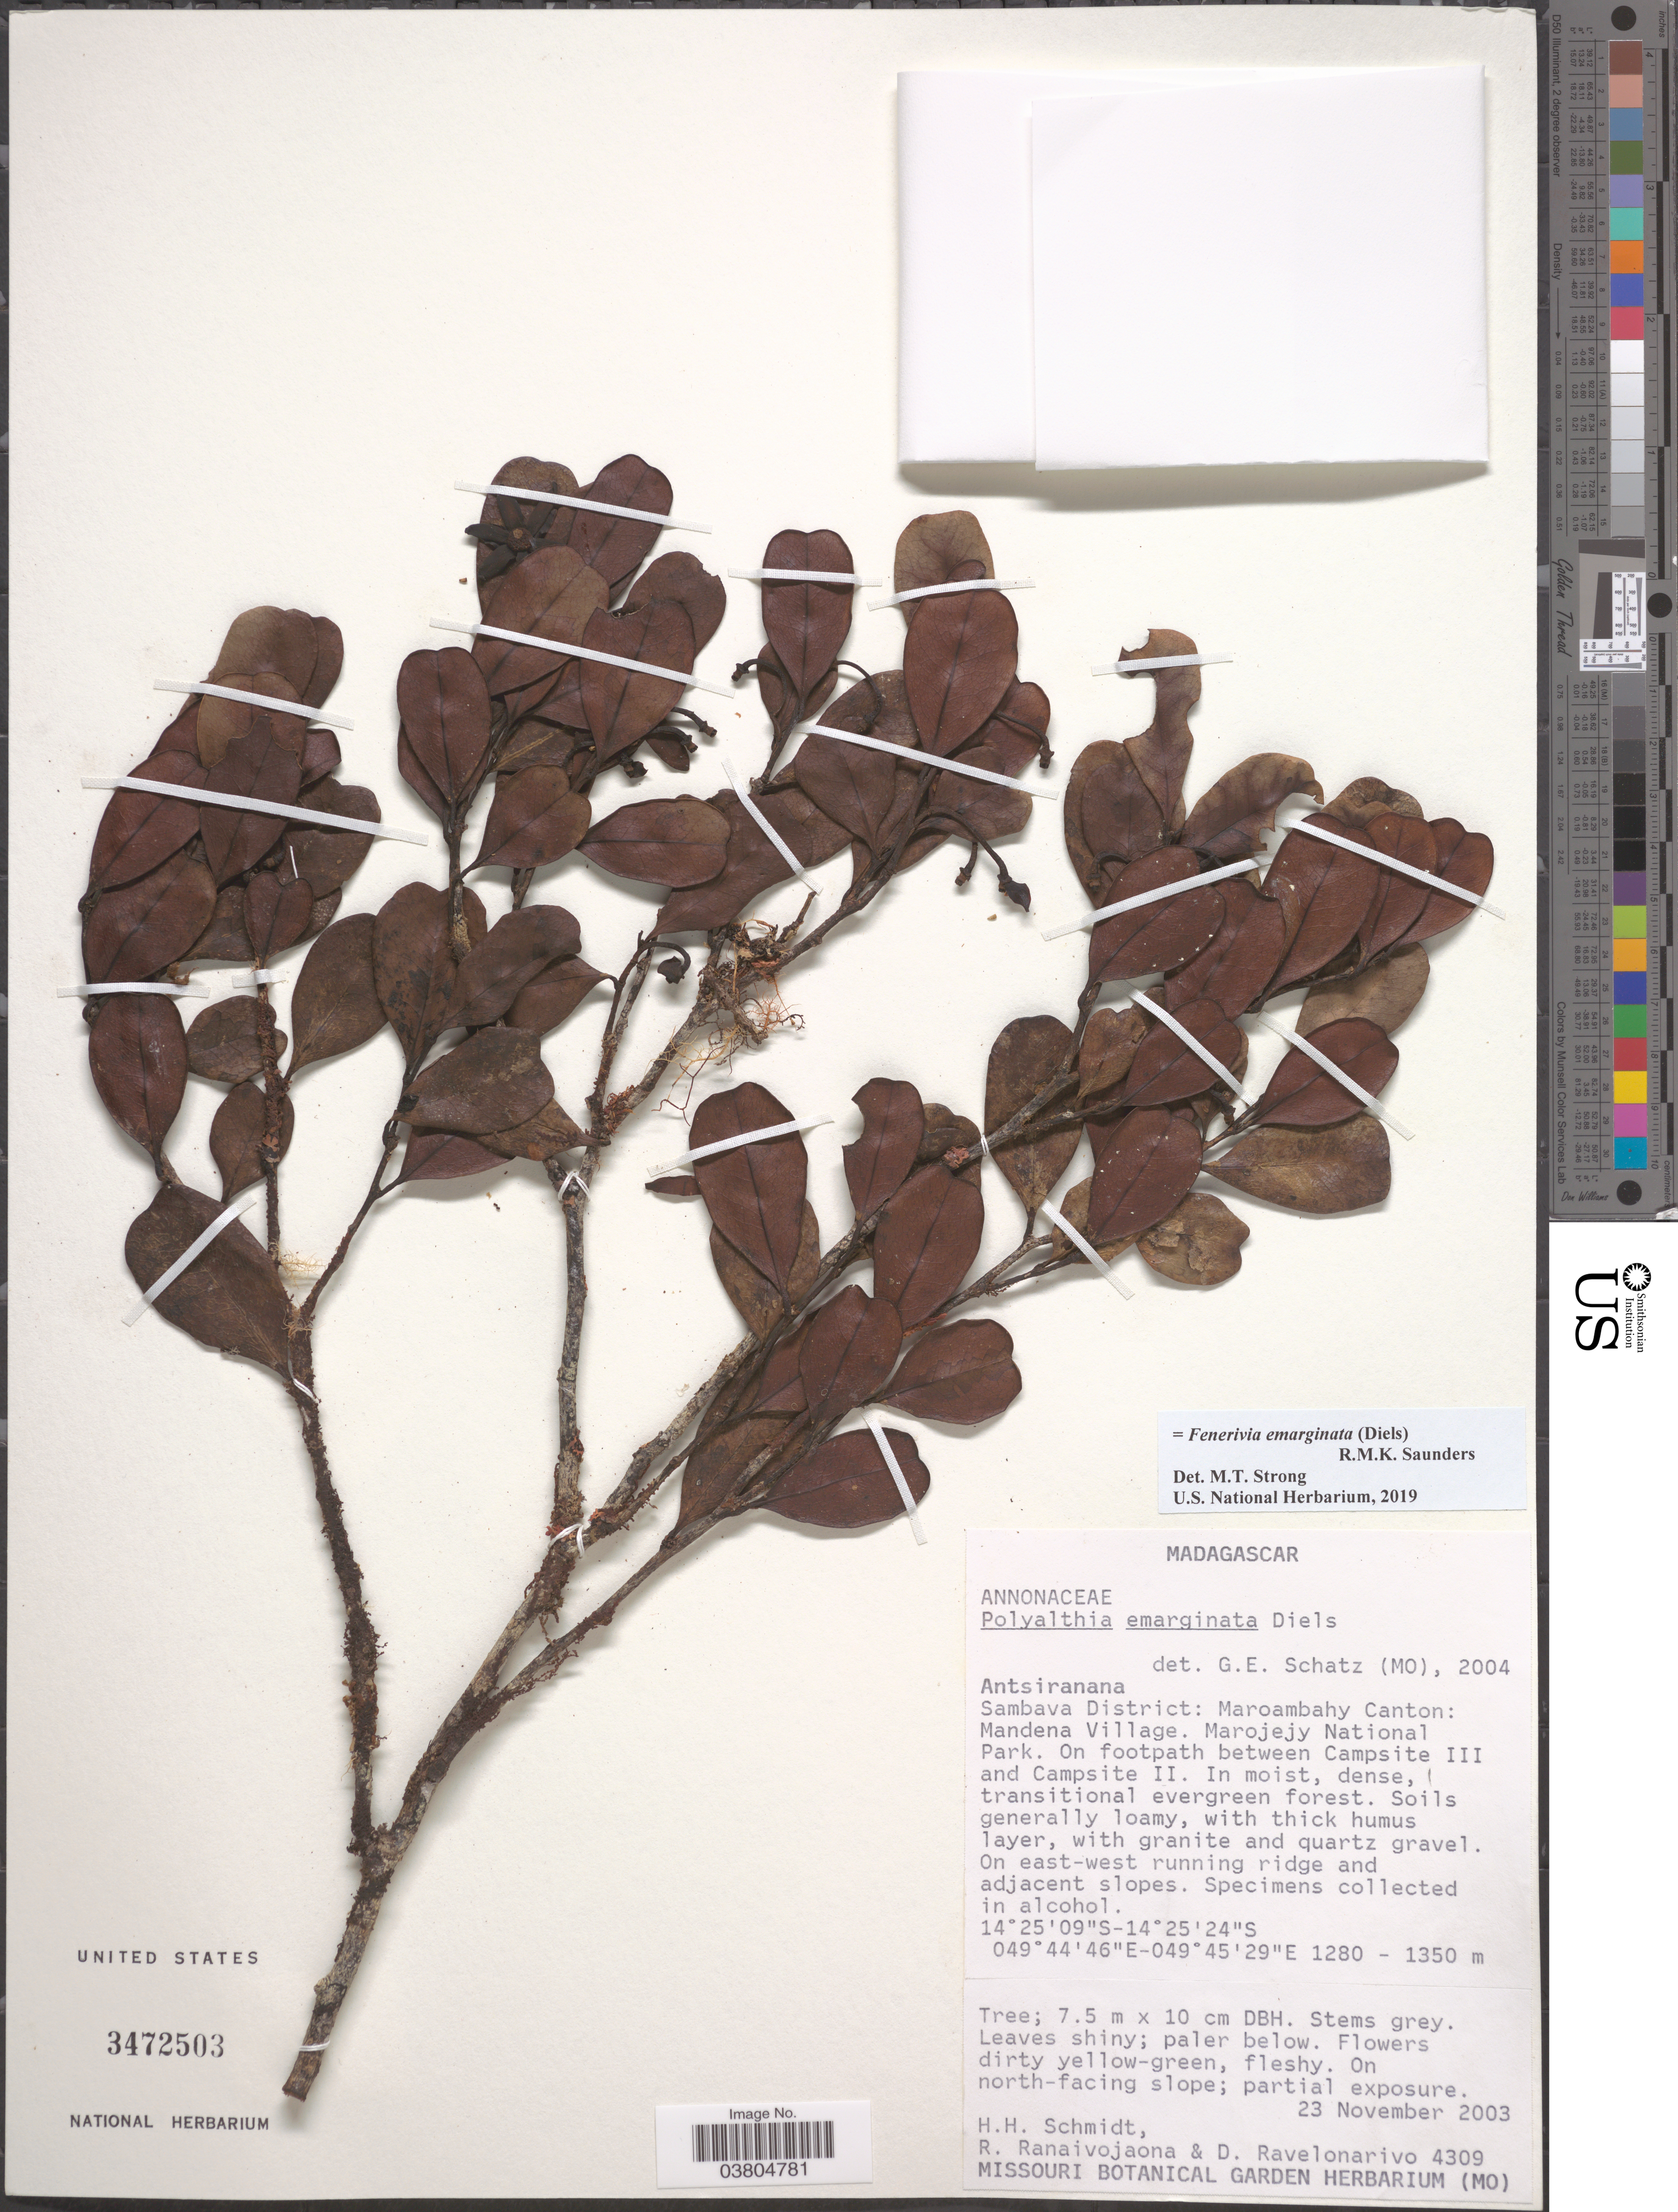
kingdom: Plantae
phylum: Tracheophyta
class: Magnoliopsida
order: Magnoliales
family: Annonaceae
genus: Fenerivia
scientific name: Fenerivia emarginata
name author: (Diels) R.M.K. Saunders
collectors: H. H. Schmidt, R. Ranaivojaona & D. Ravelonarivo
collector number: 4309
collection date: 2003-11-23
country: Madagascar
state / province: Sava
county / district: Sambava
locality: Sambava District: Maroambahy Canton: Mandena Village. Marojejy National Park. On footpath between Campsite III and Campsite II.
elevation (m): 1280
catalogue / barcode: US 3472503